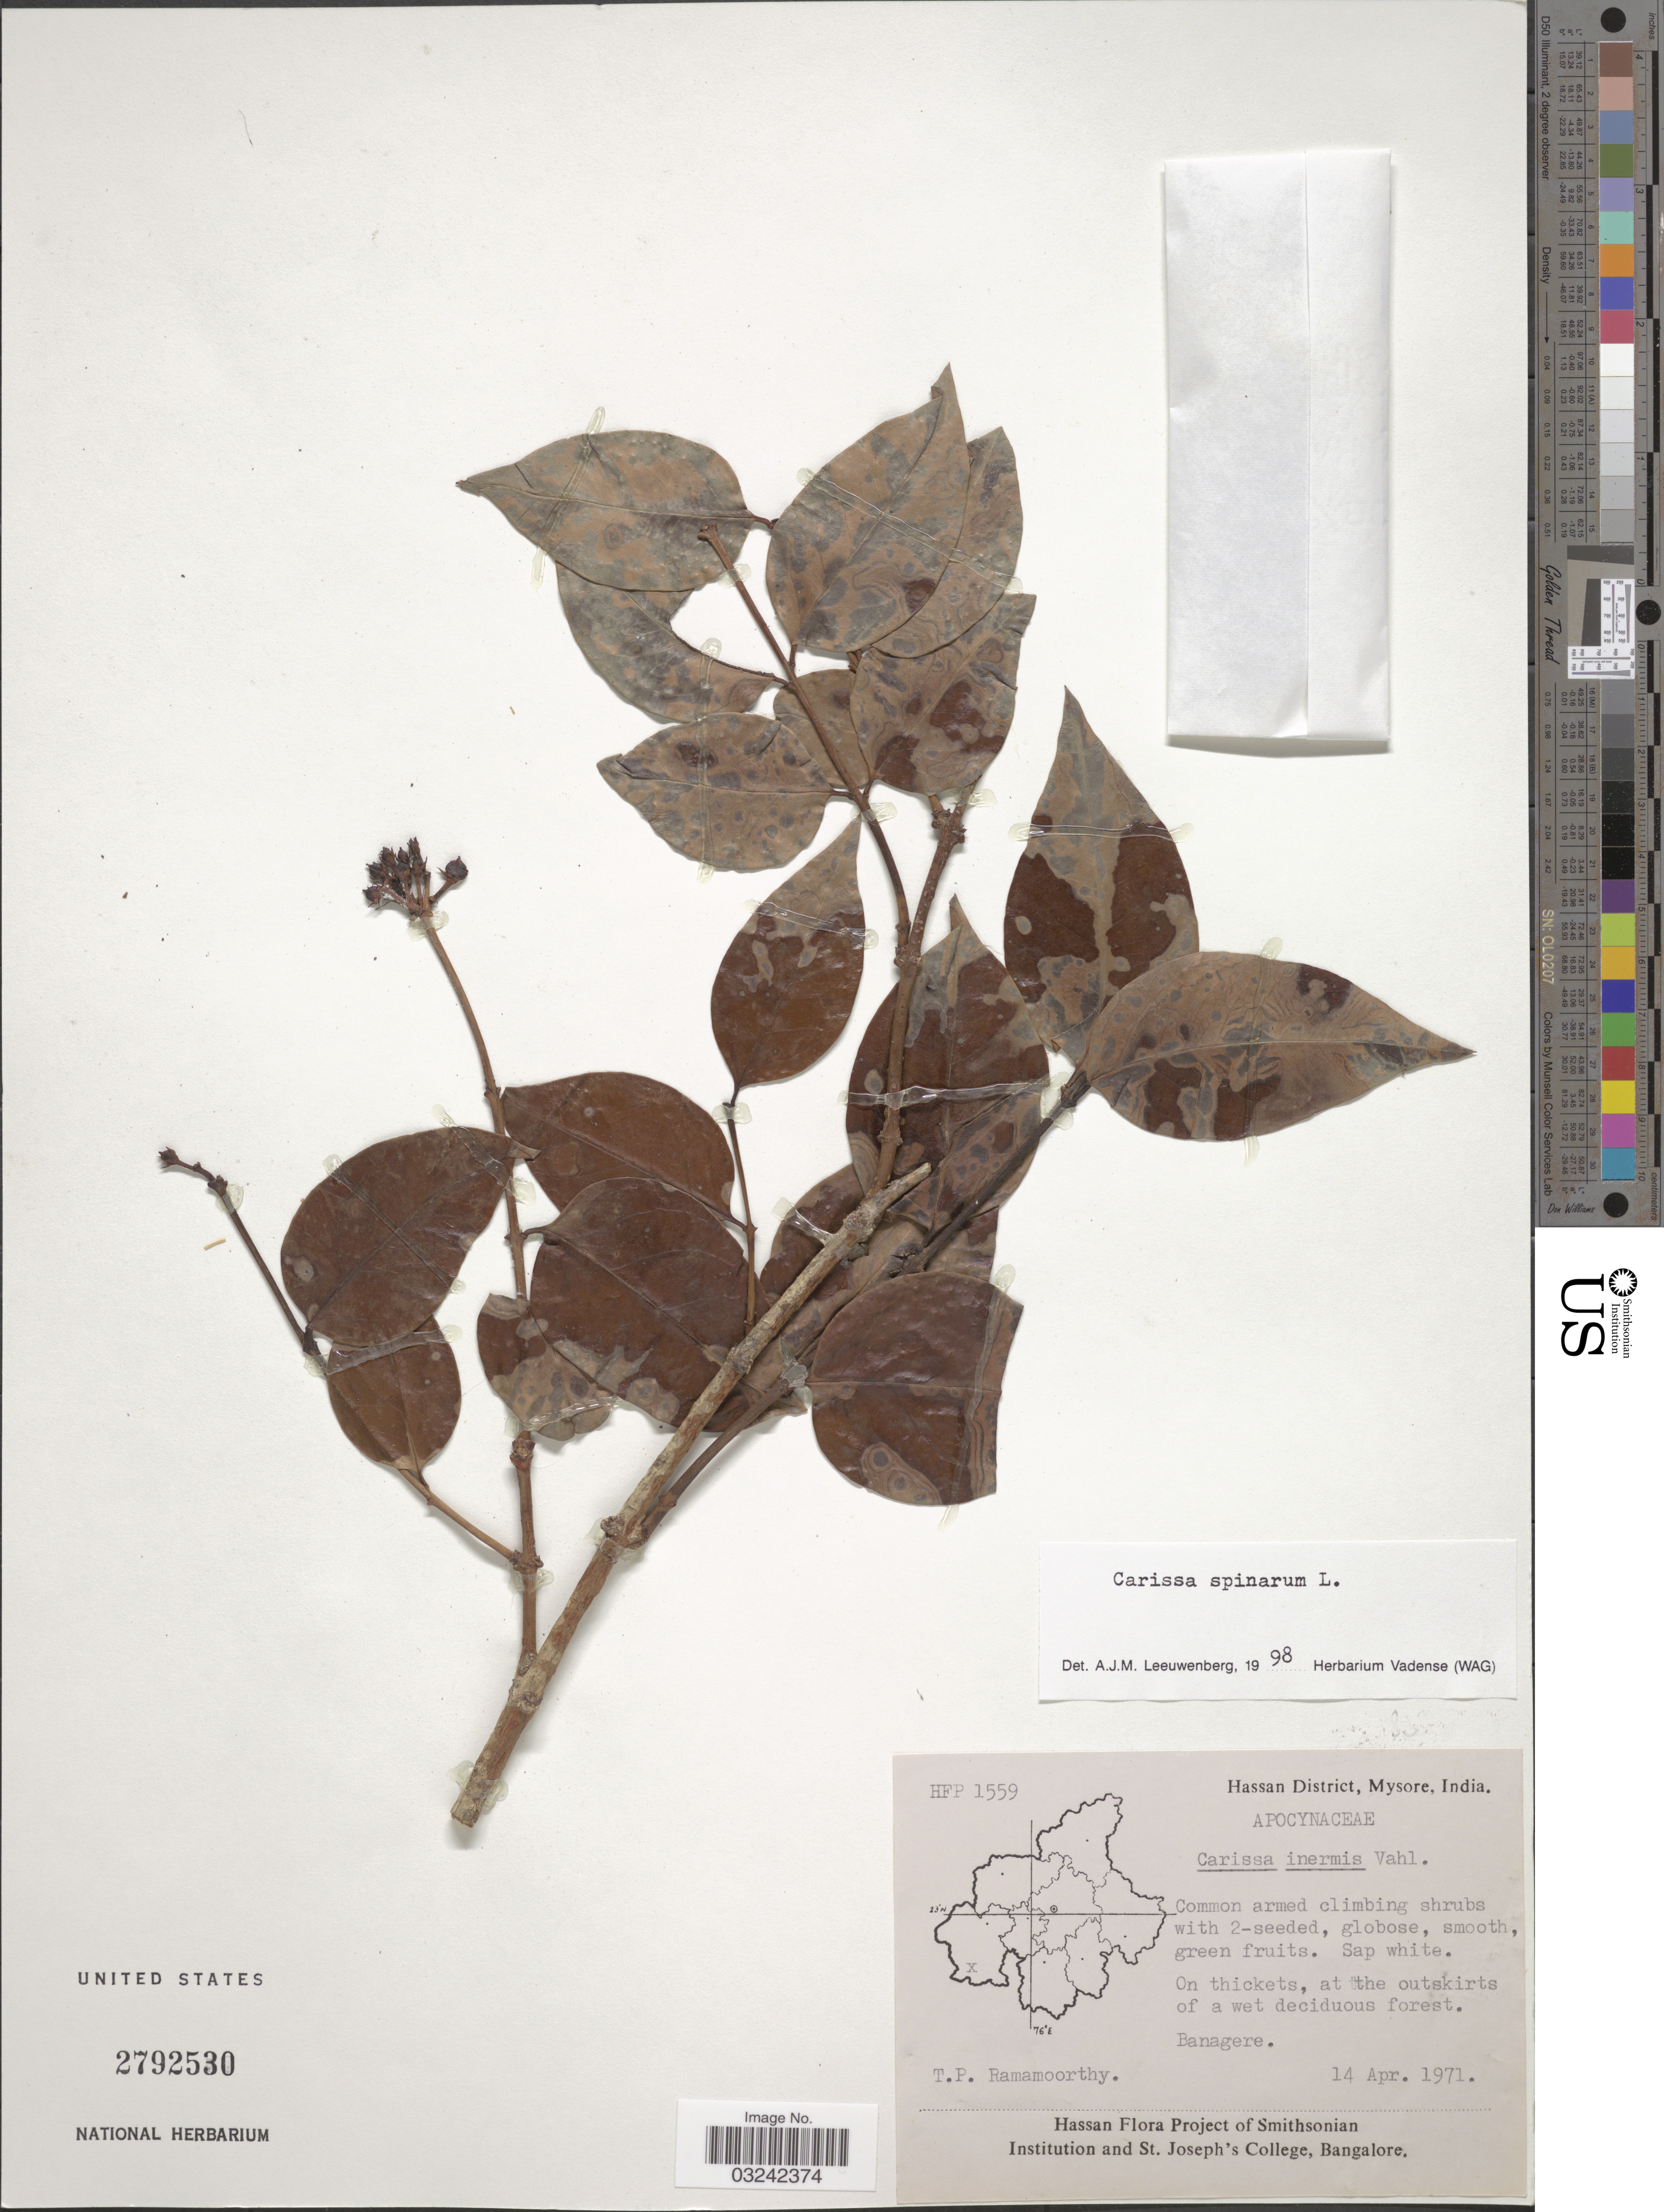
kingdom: Plantae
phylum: Tracheophyta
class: Magnoliopsida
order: Gentianales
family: Apocynaceae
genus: Carissa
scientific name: Carissa spinarum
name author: L.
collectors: T. P. Ramamoorthy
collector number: HFP 1559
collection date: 1971-04-14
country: India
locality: Hassan District, Mysore. Banagere.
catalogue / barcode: US 2792530